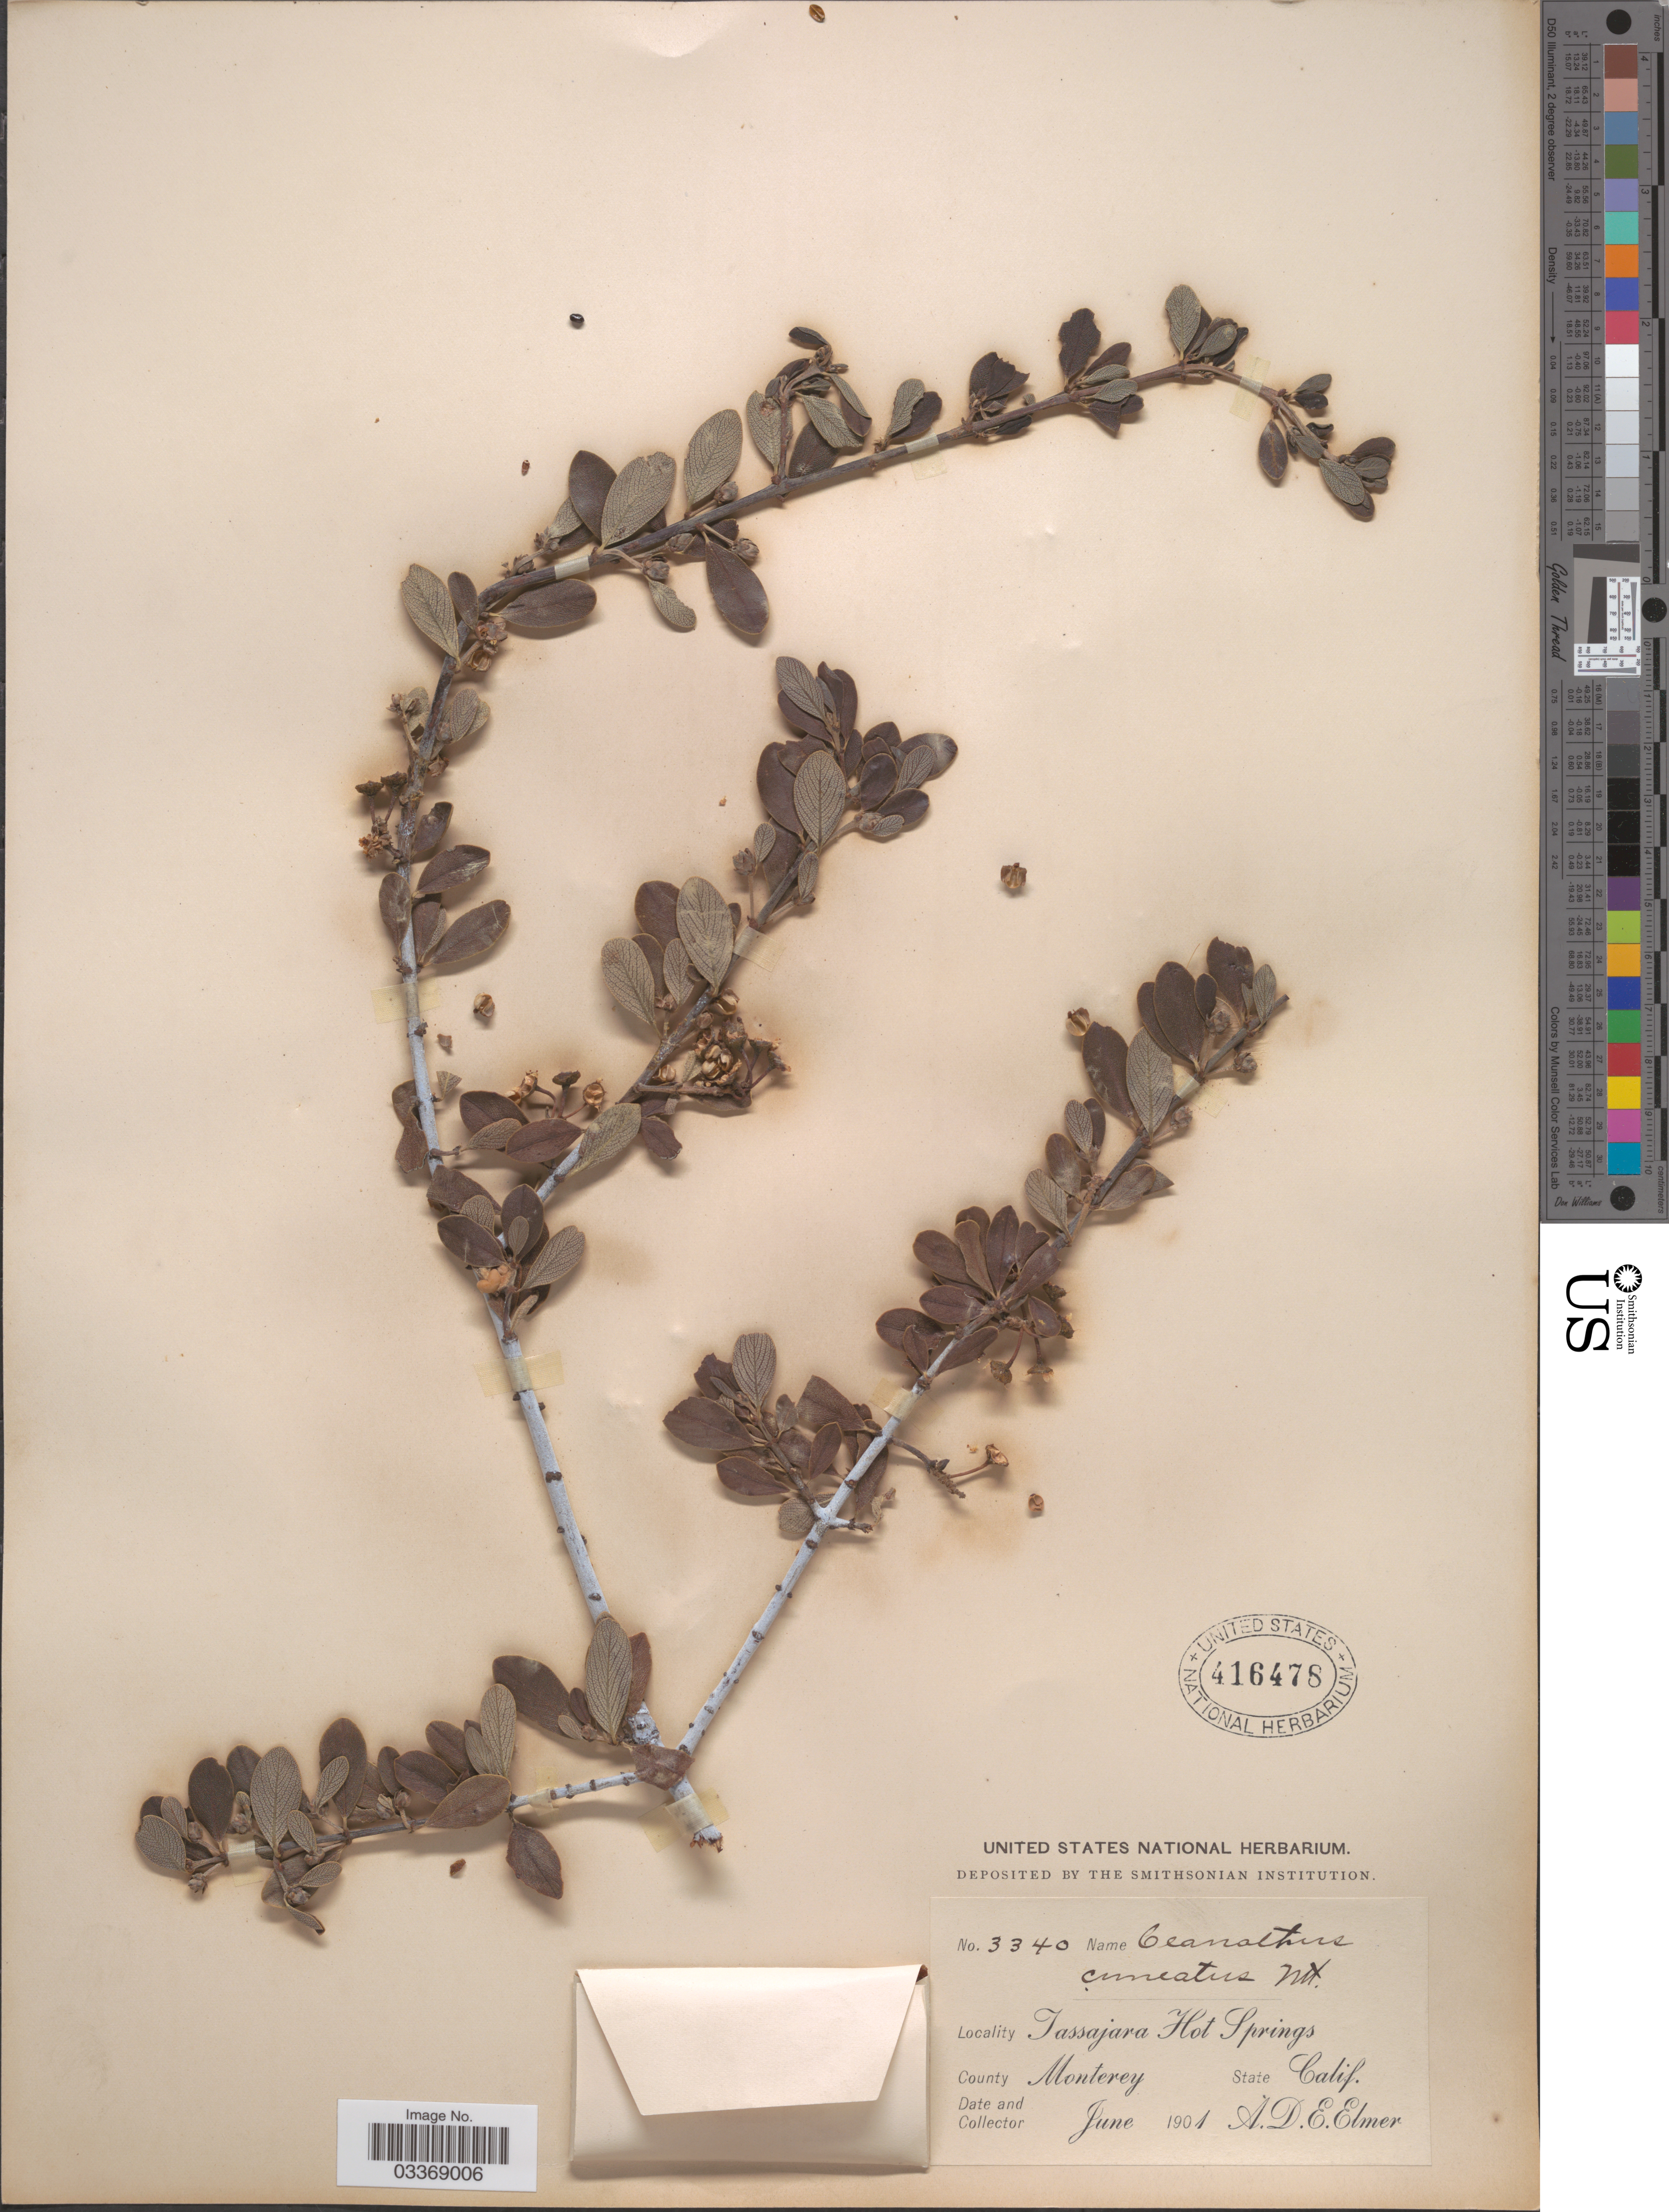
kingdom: Plantae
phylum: Tracheophyta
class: Magnoliopsida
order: Rosales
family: Rhamnaceae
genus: Ceanothus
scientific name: Ceanothus cuneatus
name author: (Hook.) Nutt.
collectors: A. D. E. Elmer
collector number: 3340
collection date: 1901-06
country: United States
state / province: California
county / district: Monterey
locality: Tassajara Hot Springs. County Monterey.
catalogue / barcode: US 416478